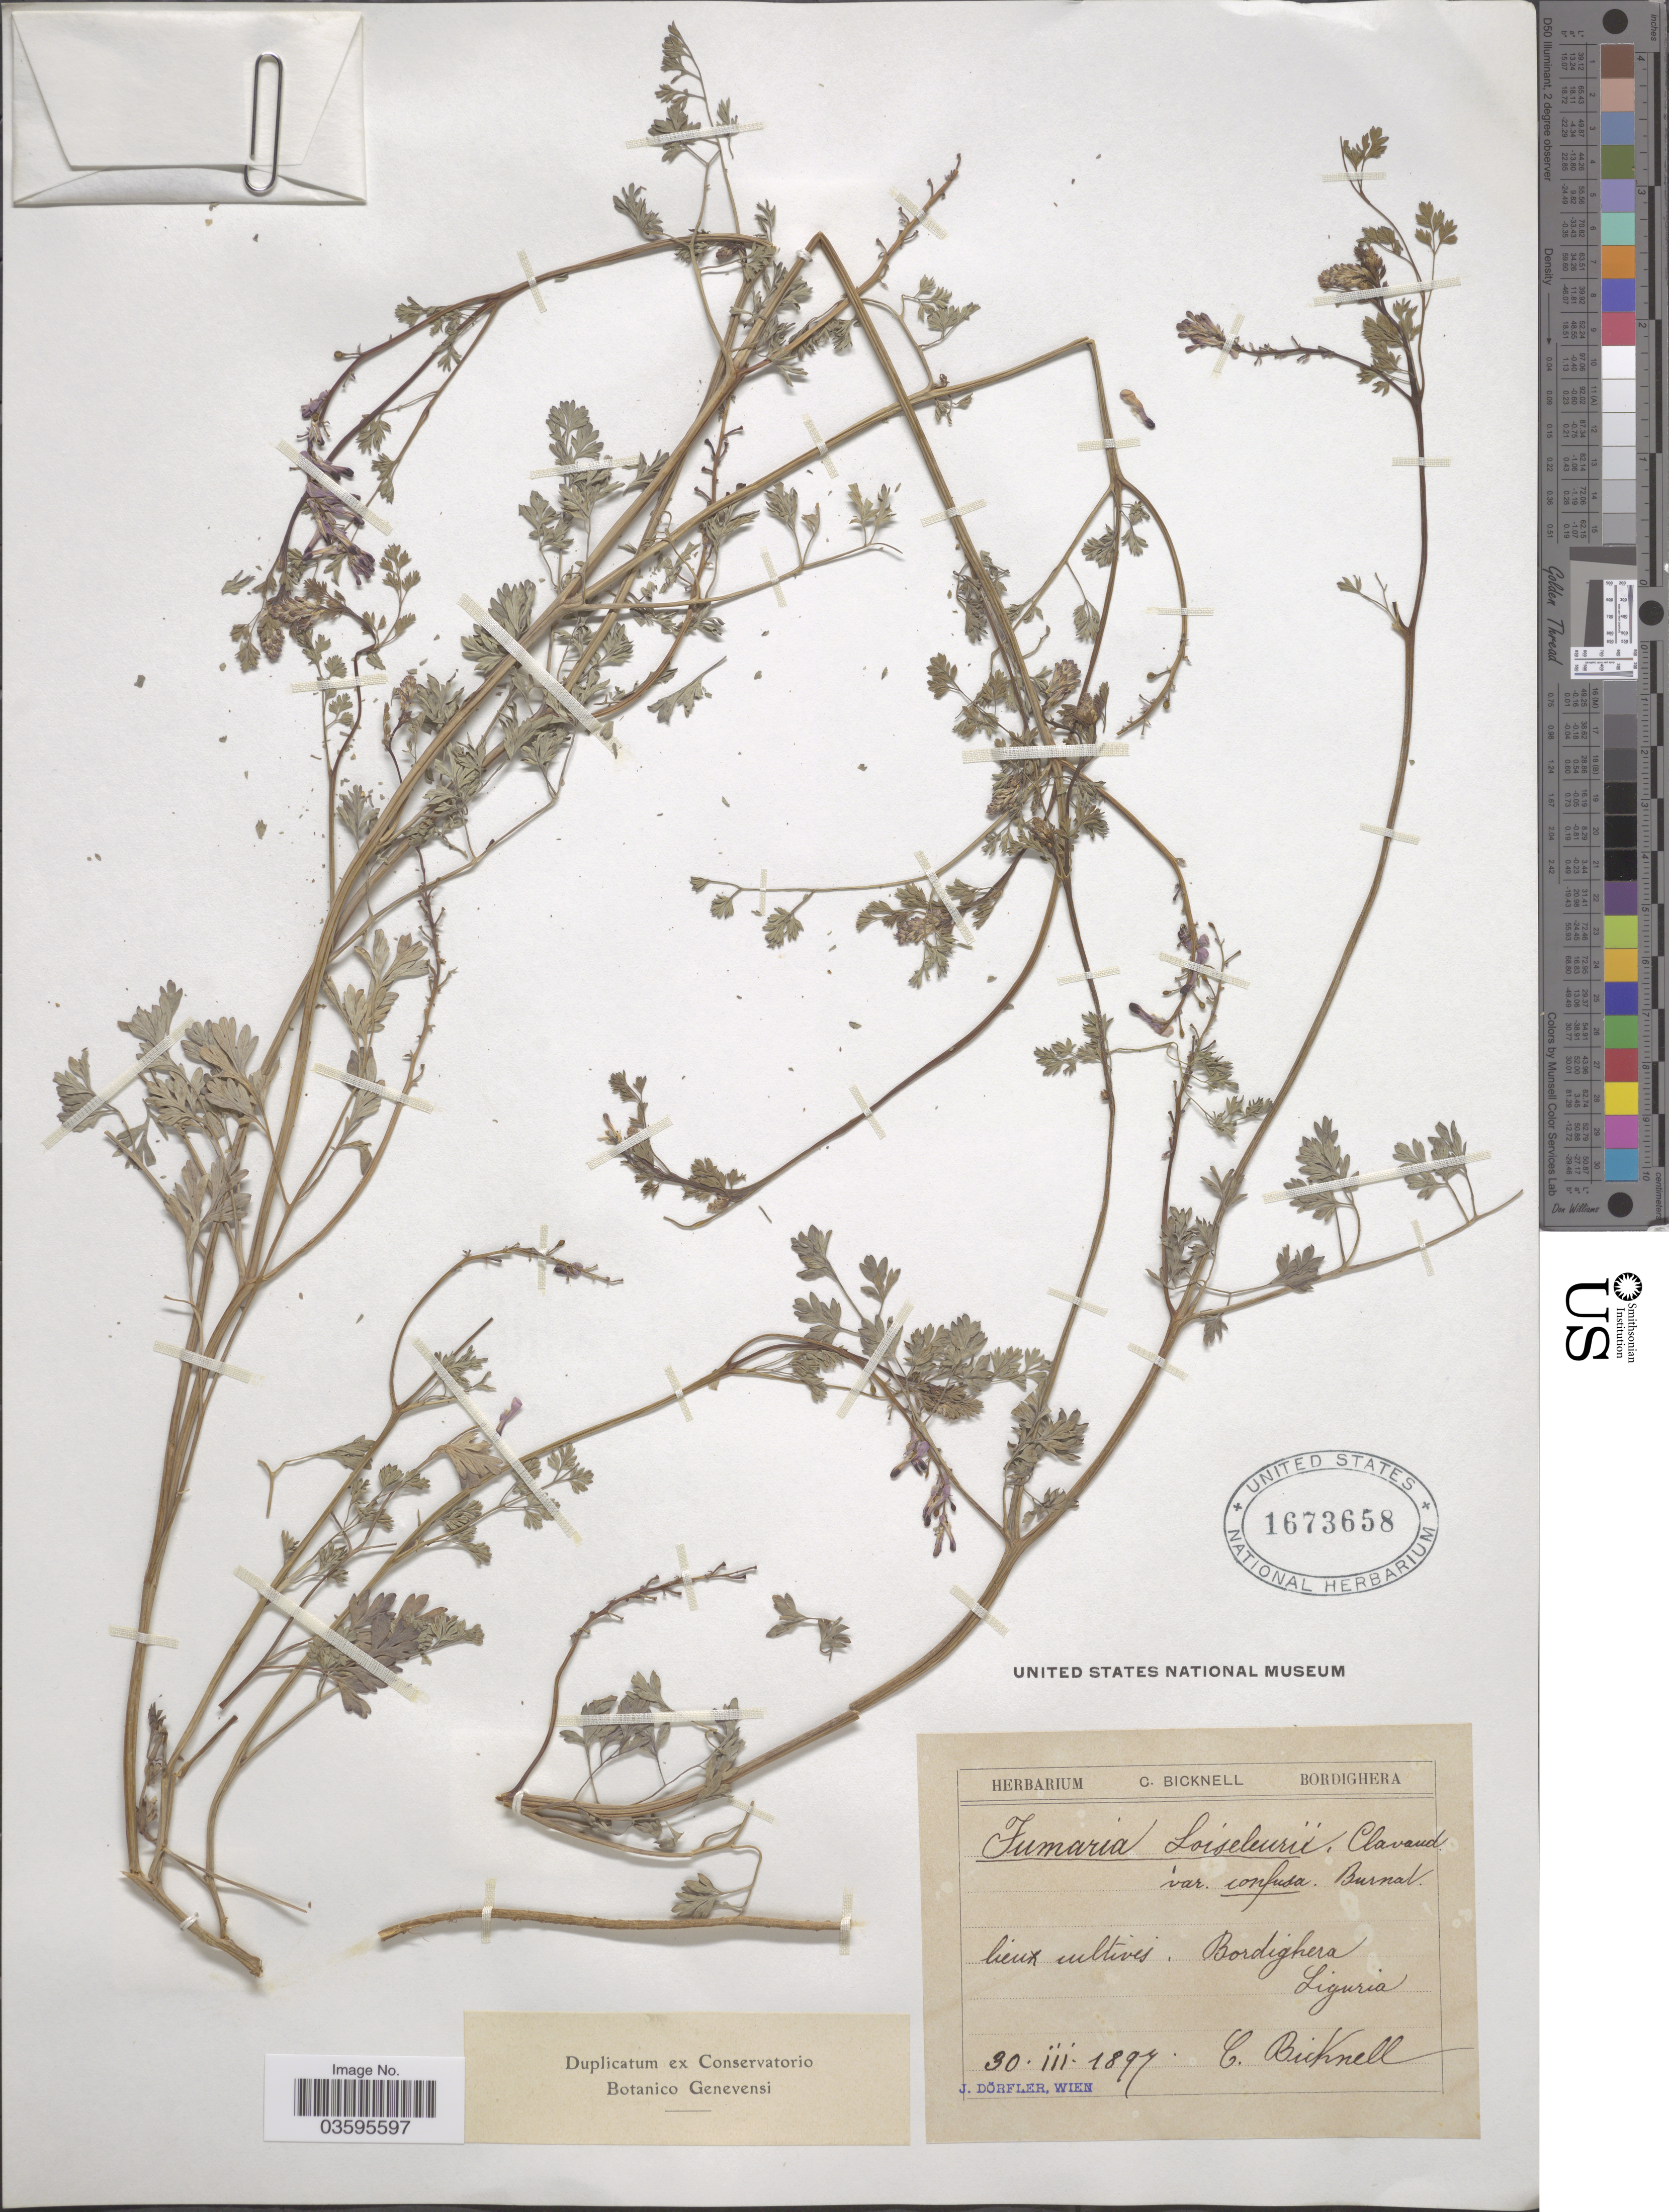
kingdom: Plantae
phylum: Tracheophyta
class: Magnoliopsida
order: Ranunculales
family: Papaveraceae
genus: Fumaria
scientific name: Fumaria loiseleurii var. confusa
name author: Burnat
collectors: C. Bicknell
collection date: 1897-03-30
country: Italy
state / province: Liguria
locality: Lieux cultives. Bordighera, Liguria.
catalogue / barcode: US 1673658